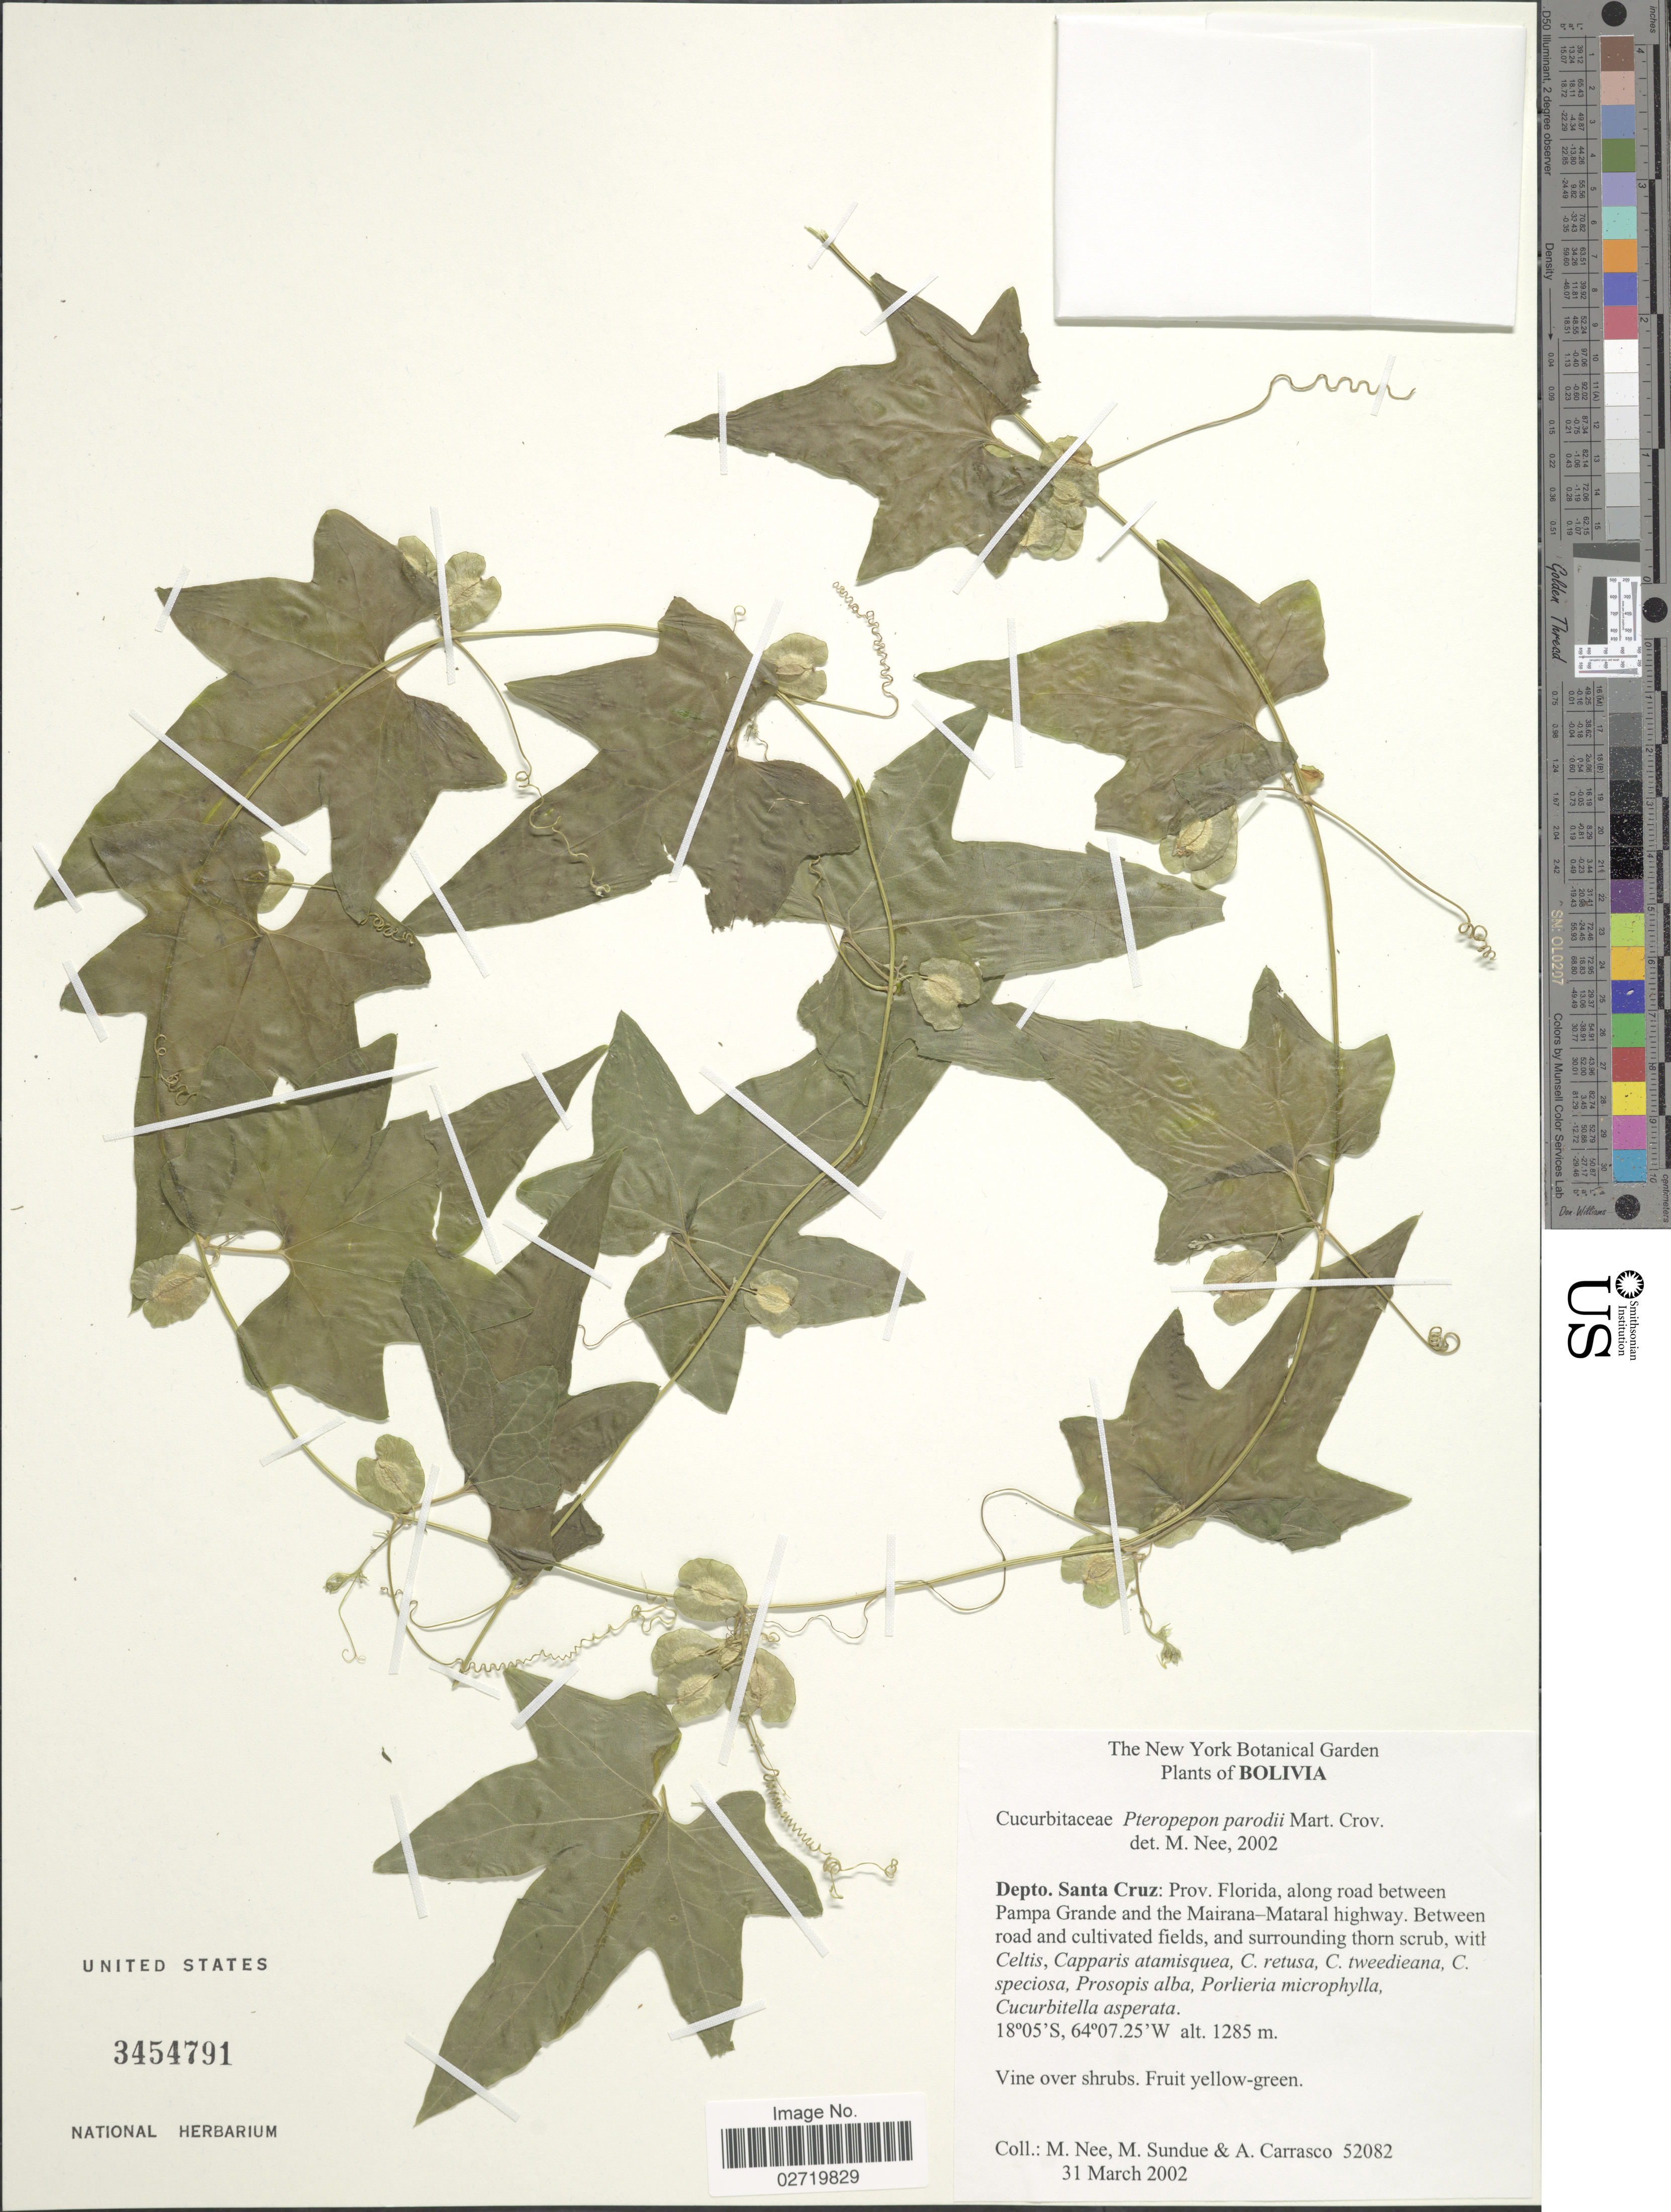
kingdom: Plantae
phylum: Tracheophyta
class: Magnoliopsida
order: Cucurbitales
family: Cucurbitaceae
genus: Pteropepon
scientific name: Pteropepon parodii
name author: Mart. Crov.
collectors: M. Nee, M. Sundue & A. Carrasco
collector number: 52082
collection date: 2002-03-31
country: Bolivia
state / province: Santa Cruz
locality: Depto. Santa Cruz: Prov. Florida, along road between Pampa Grande and the Mairana-Mataral highway. Between road and cultivated fields.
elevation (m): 1285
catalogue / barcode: US 3454791